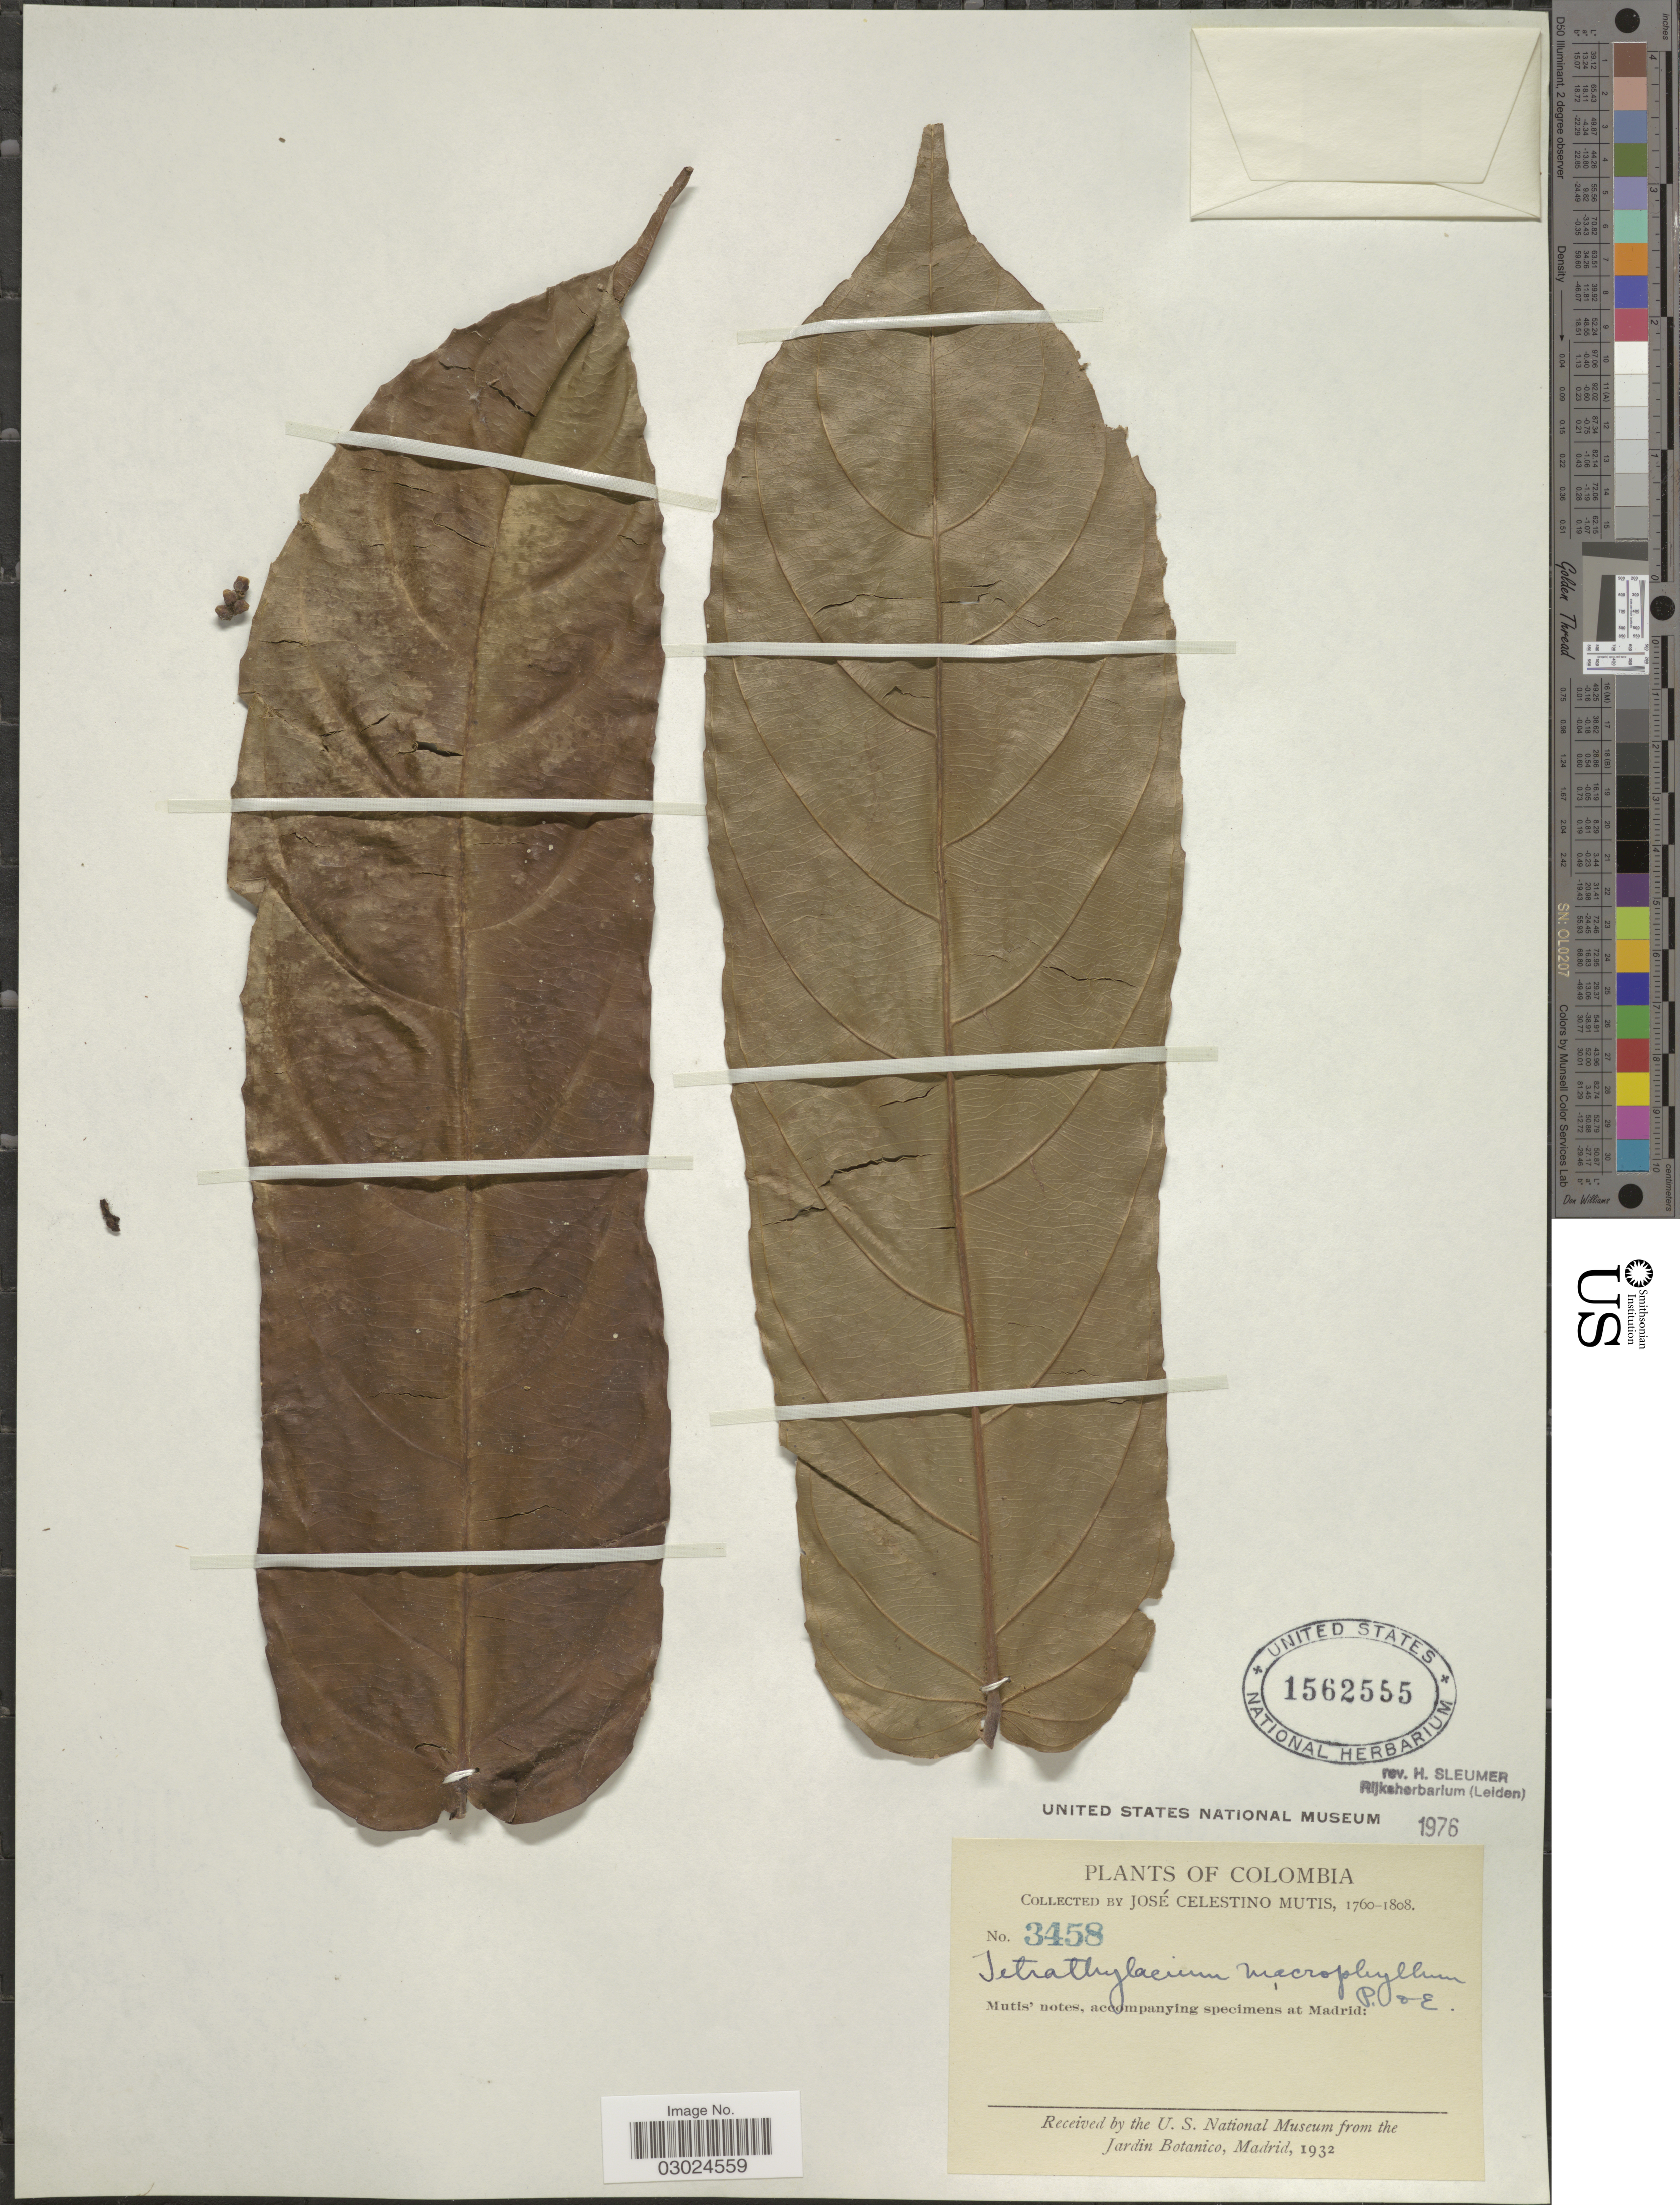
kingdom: Plantae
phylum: Tracheophyta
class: Magnoliopsida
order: Malpighiales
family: Salicaceae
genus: Tetrathylacium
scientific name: Tetrathylacium macrophyllum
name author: Poepp.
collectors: J. C. B. Mutis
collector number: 3458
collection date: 1760/1808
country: Colombia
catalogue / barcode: US 1562555